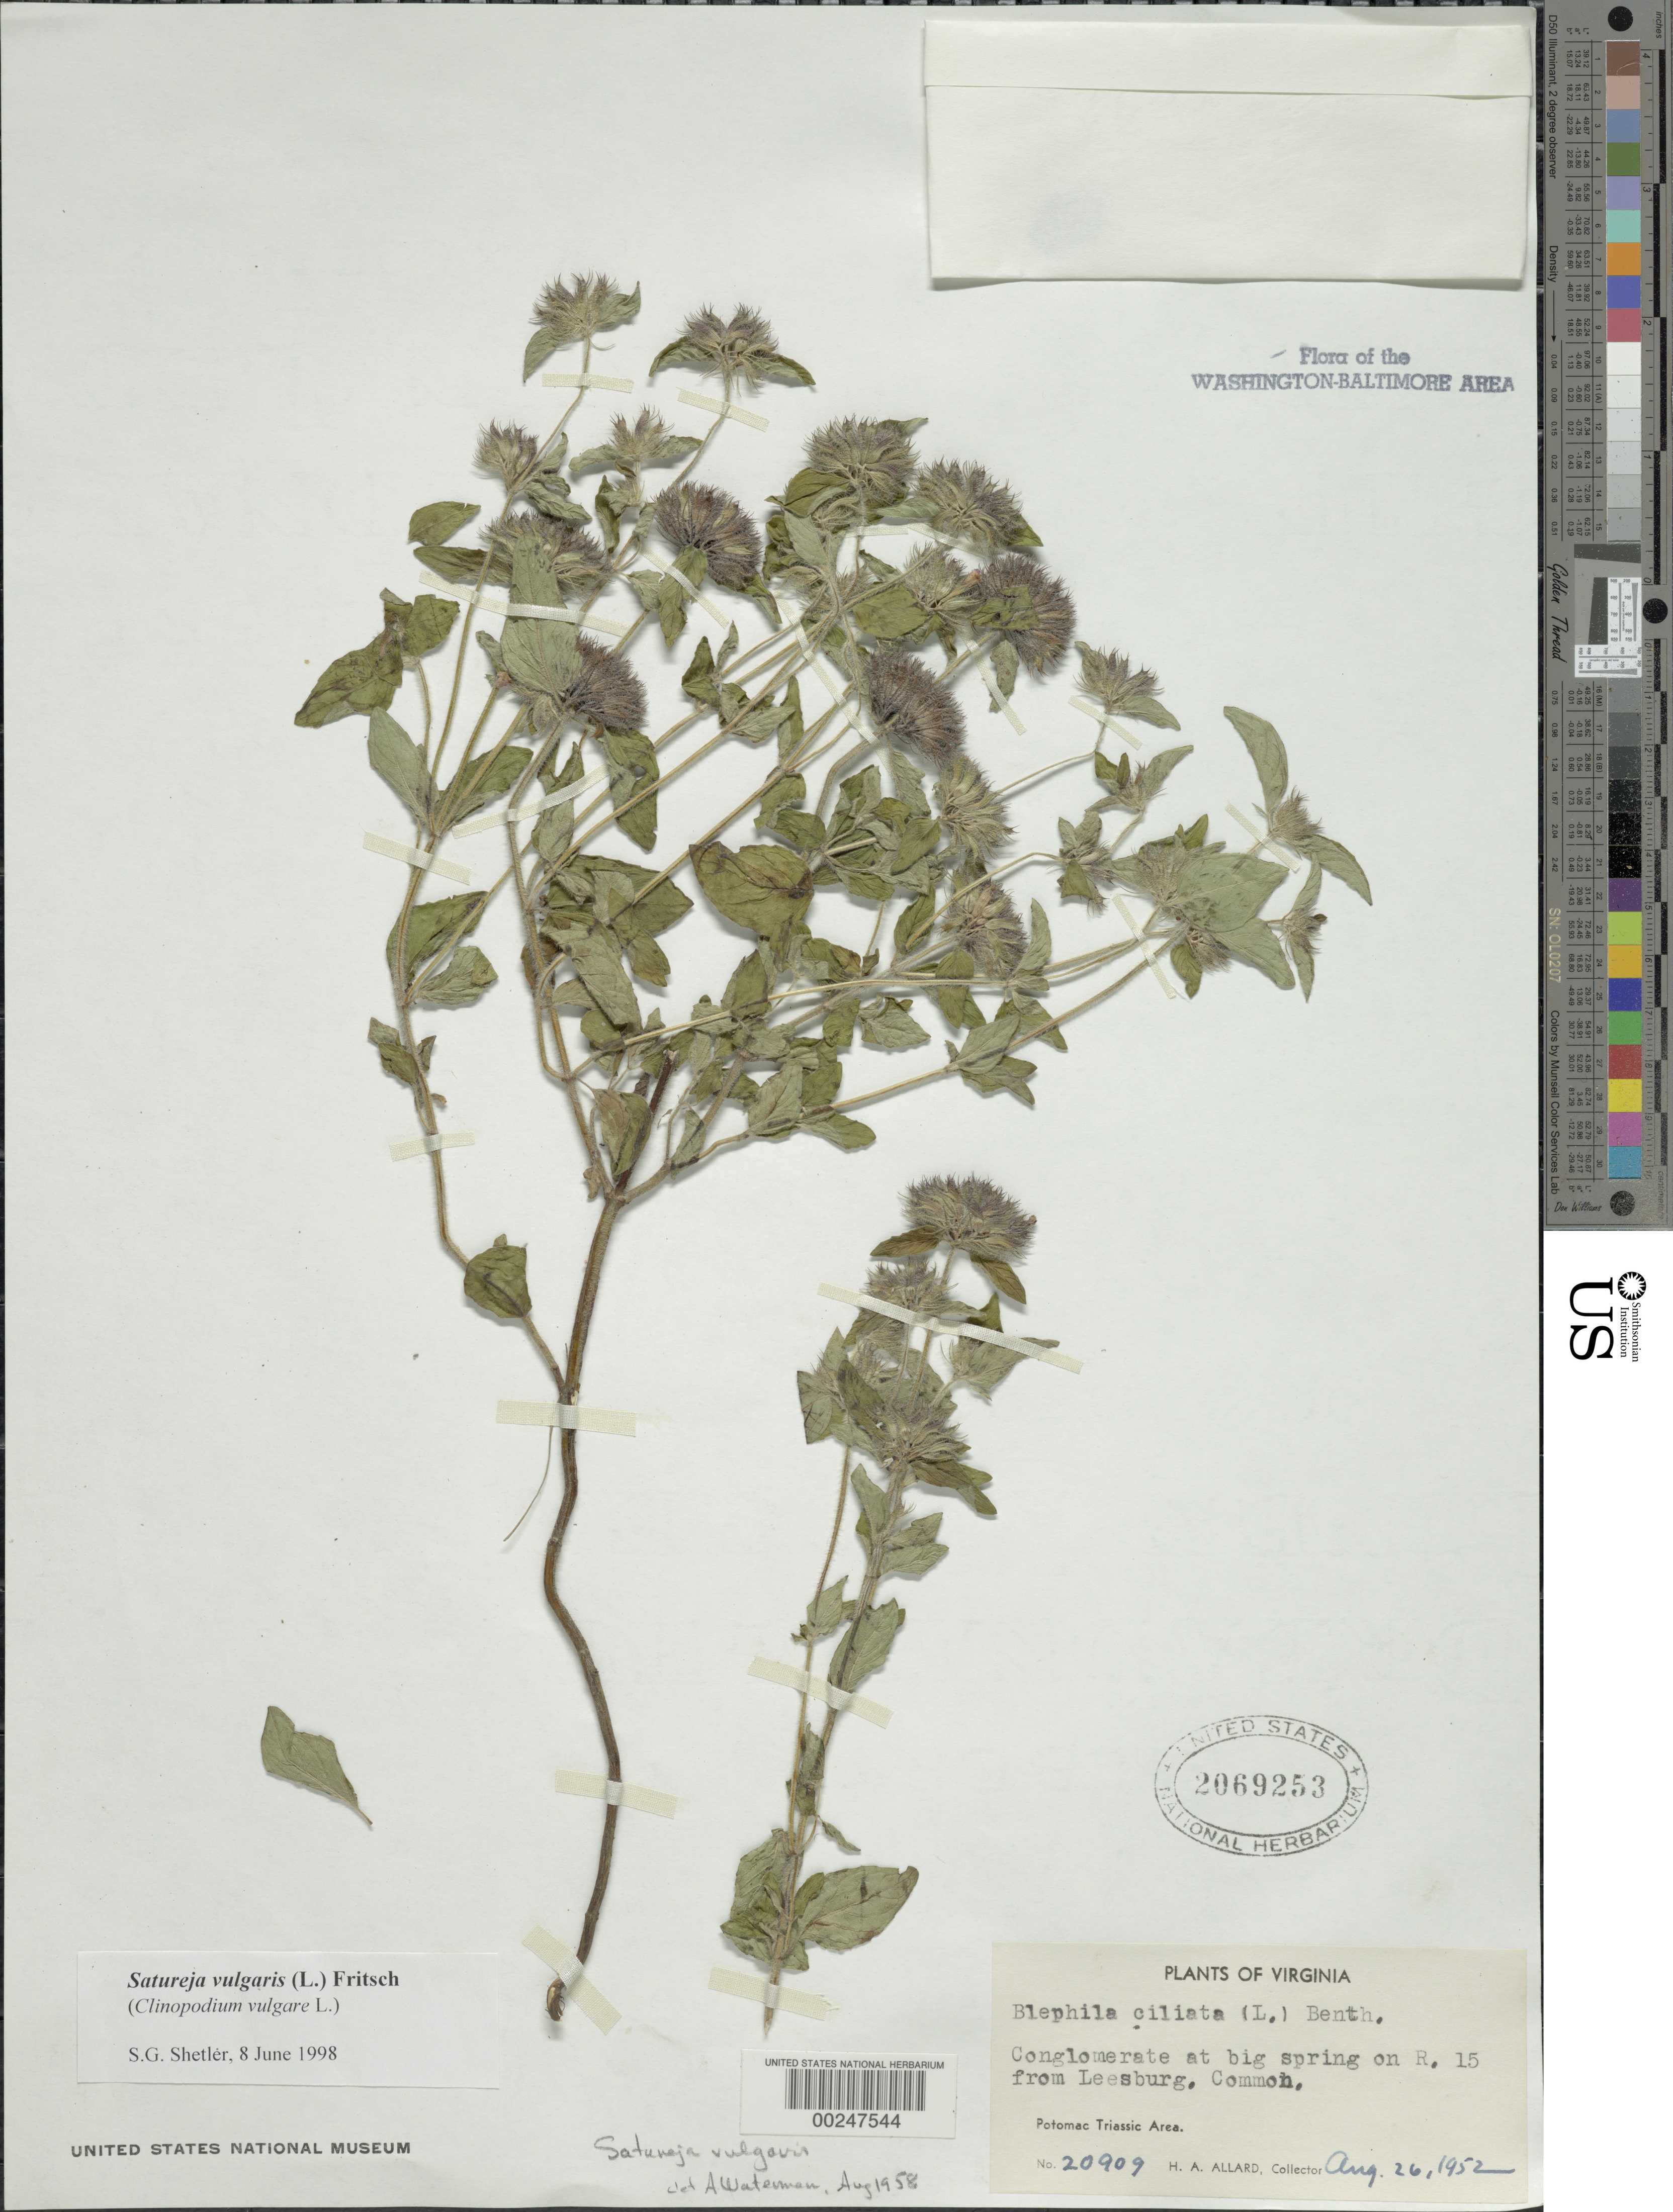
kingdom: Plantae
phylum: Tracheophyta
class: Magnoliopsida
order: Lamiales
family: Lamiaceae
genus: Clinopodium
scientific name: Clinopodium vulgare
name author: L.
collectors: H. A. Allard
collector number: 20909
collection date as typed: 26 Aug 1952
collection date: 1952-08-26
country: United States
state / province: Virginia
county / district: Loudoun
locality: On Route 15 from Leesburg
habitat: At big spring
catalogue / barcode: US 2069253